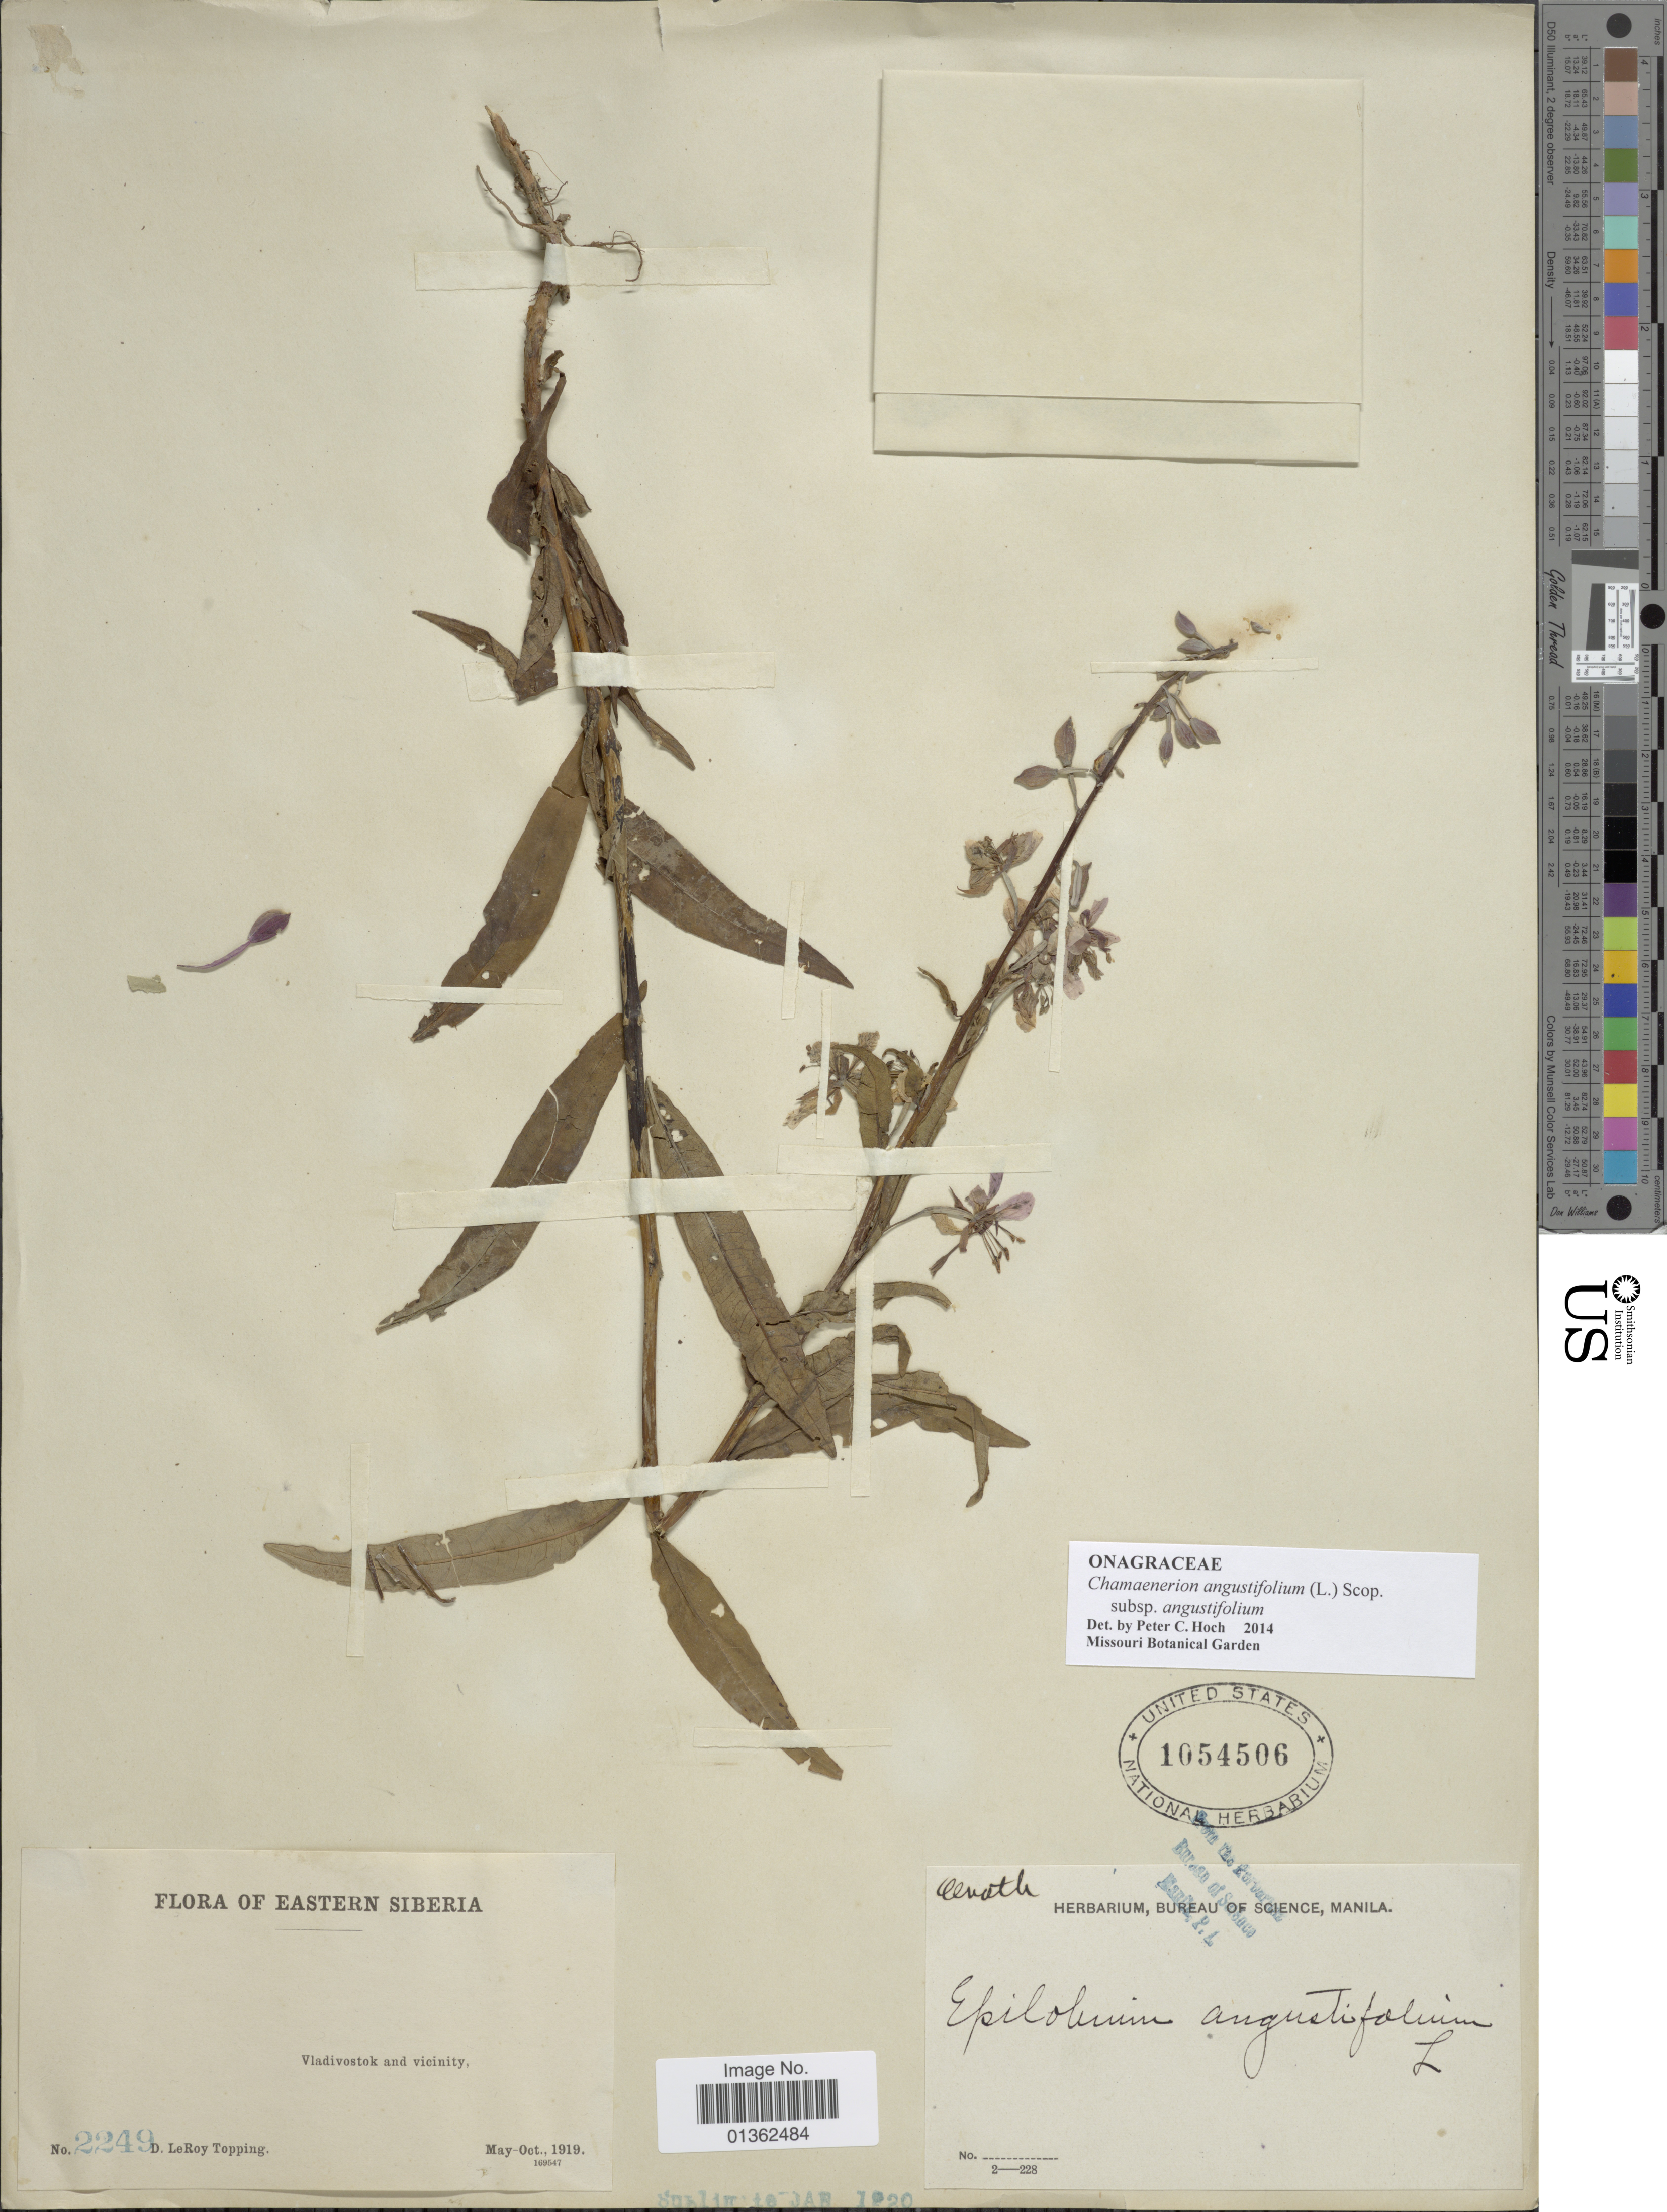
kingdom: Plantae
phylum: Tracheophyta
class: Magnoliopsida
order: Myrtales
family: Onagraceae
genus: Chamaenerion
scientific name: Chamaenerion angustifolium subsp. angustifolium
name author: (L.) Scop.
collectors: D. L. Topping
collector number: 2249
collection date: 1919-05/1919-10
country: Russian Federation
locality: Eastern Siberia. Vladivostok and vicinity.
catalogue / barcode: US 1054506